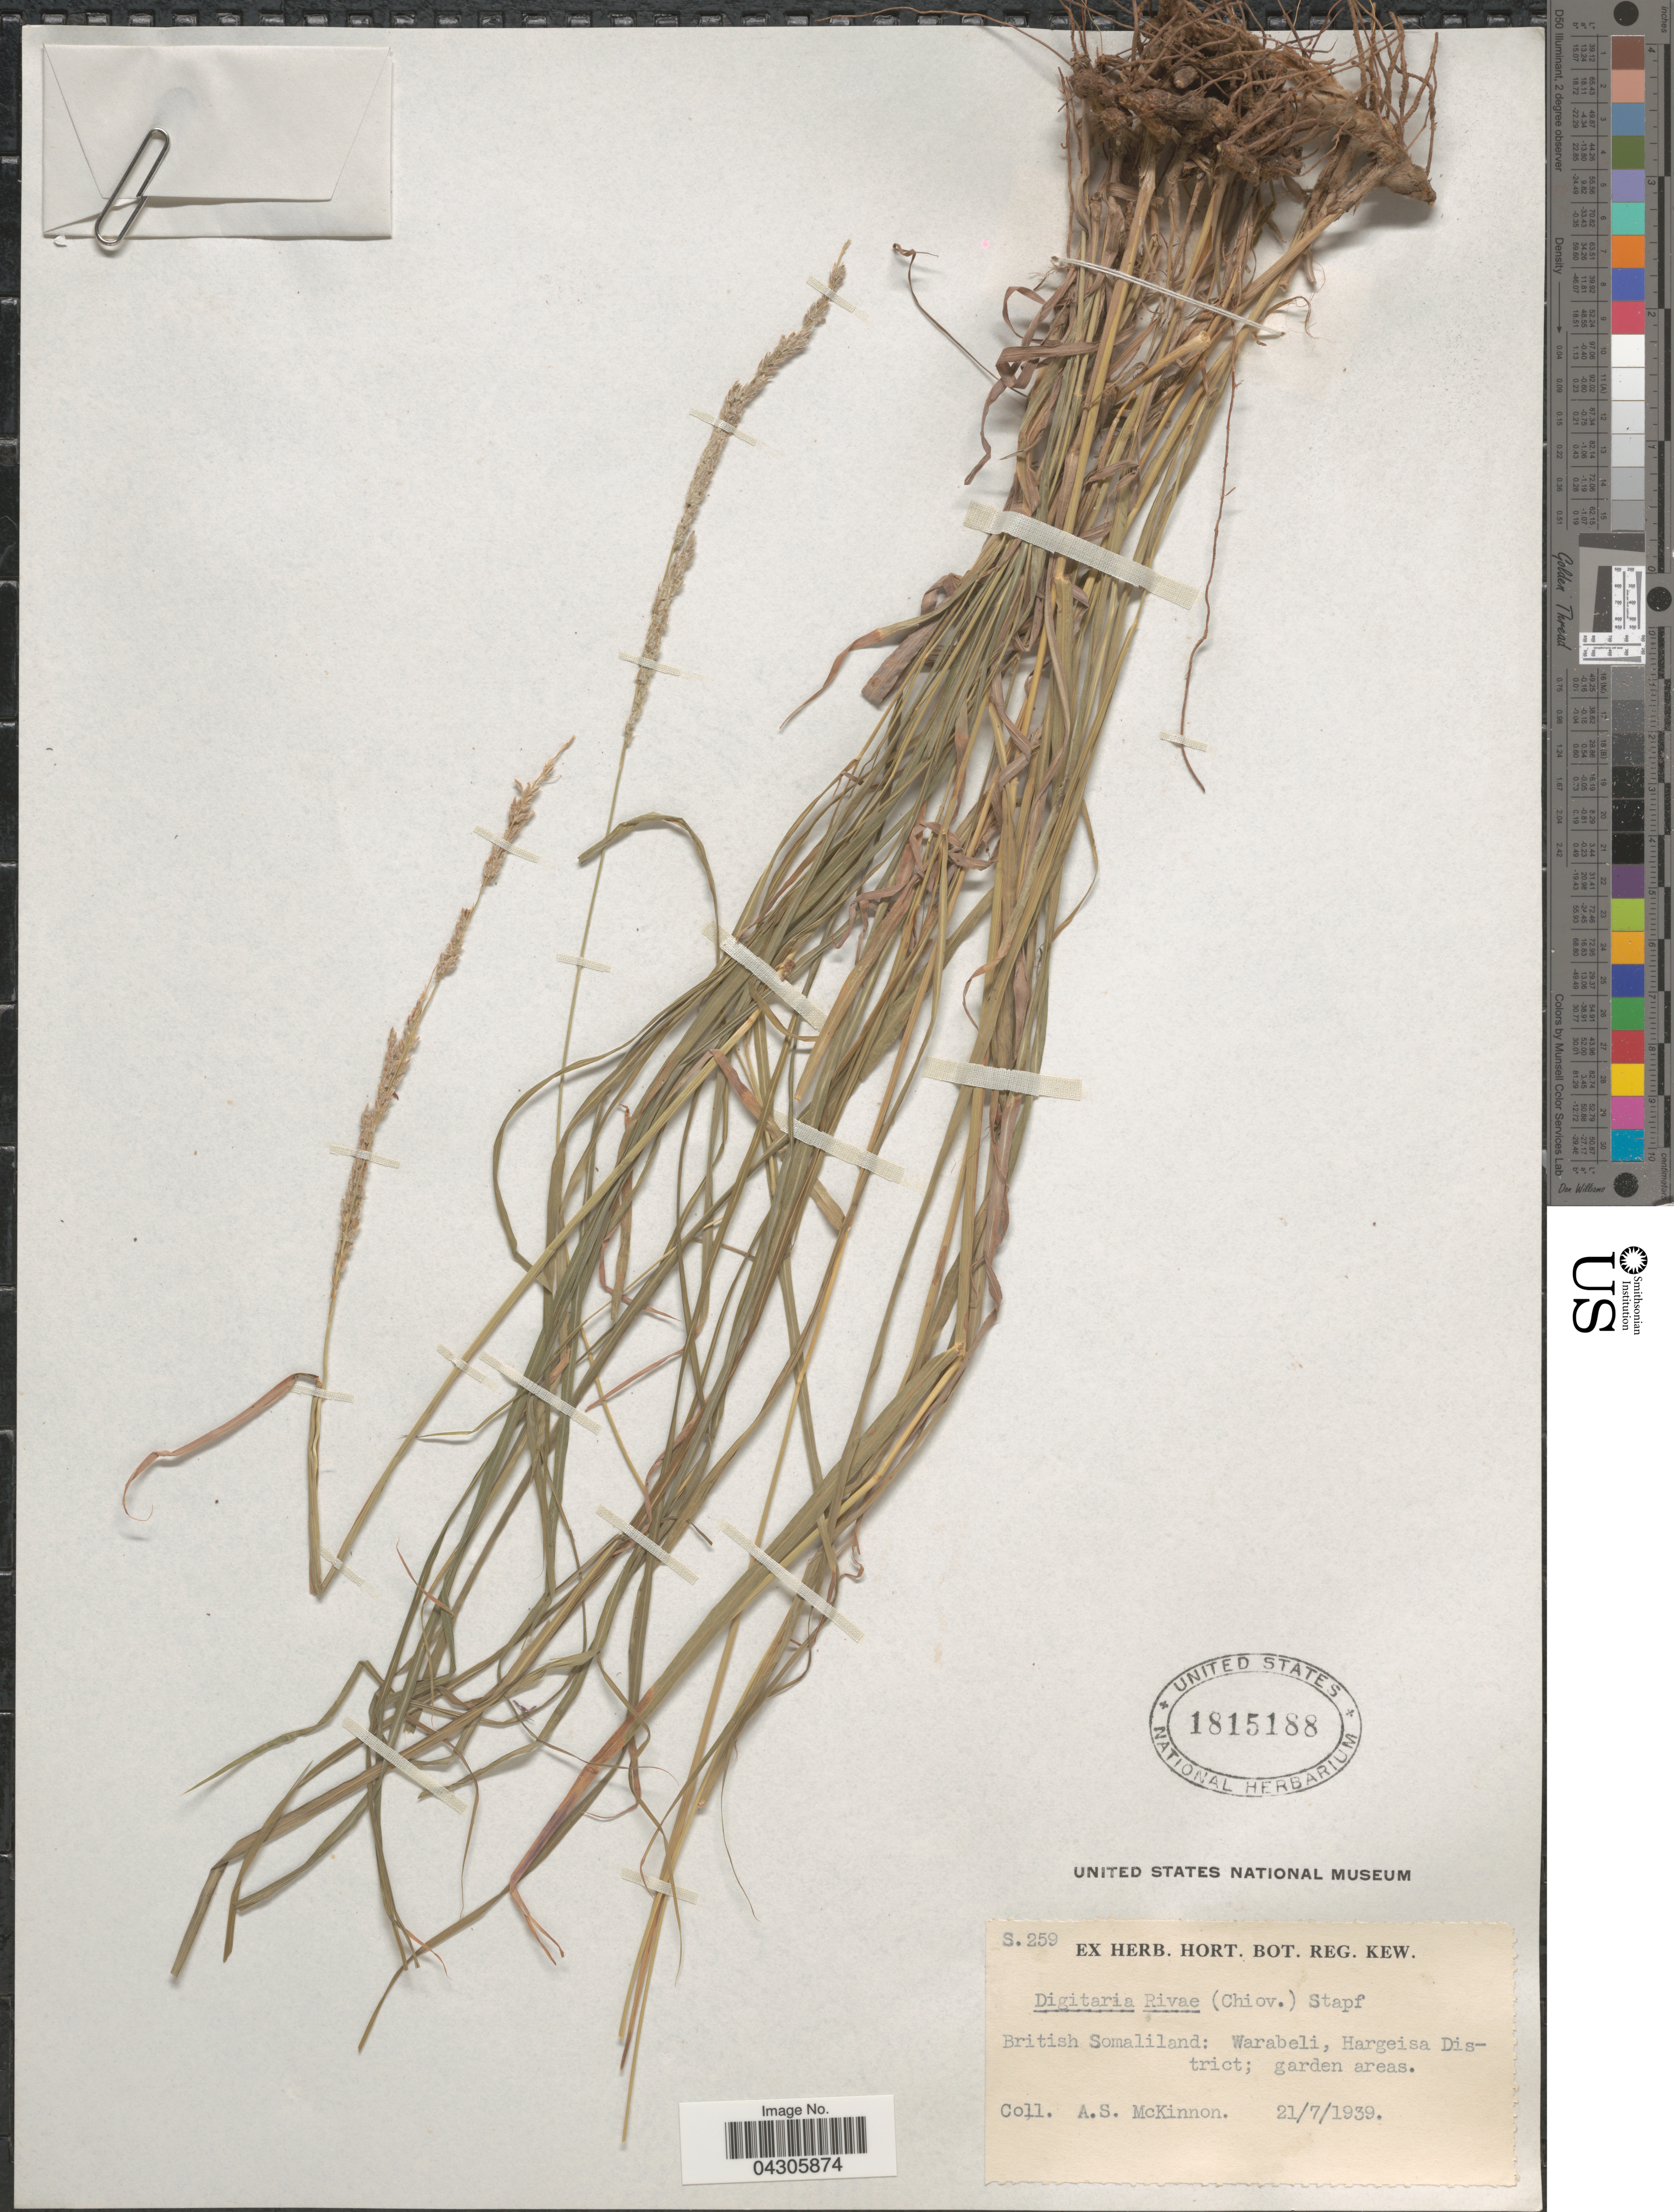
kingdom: Plantae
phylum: Tracheophyta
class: Liliopsida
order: Poales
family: Poaceae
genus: Digitaria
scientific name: Digitaria rivae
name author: (Chiov.) Stapf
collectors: A. Mckinnon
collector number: S259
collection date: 1939-07-21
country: Somalia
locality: British Somaliland: Warabeli, Hargeisa District.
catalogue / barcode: US 1815188